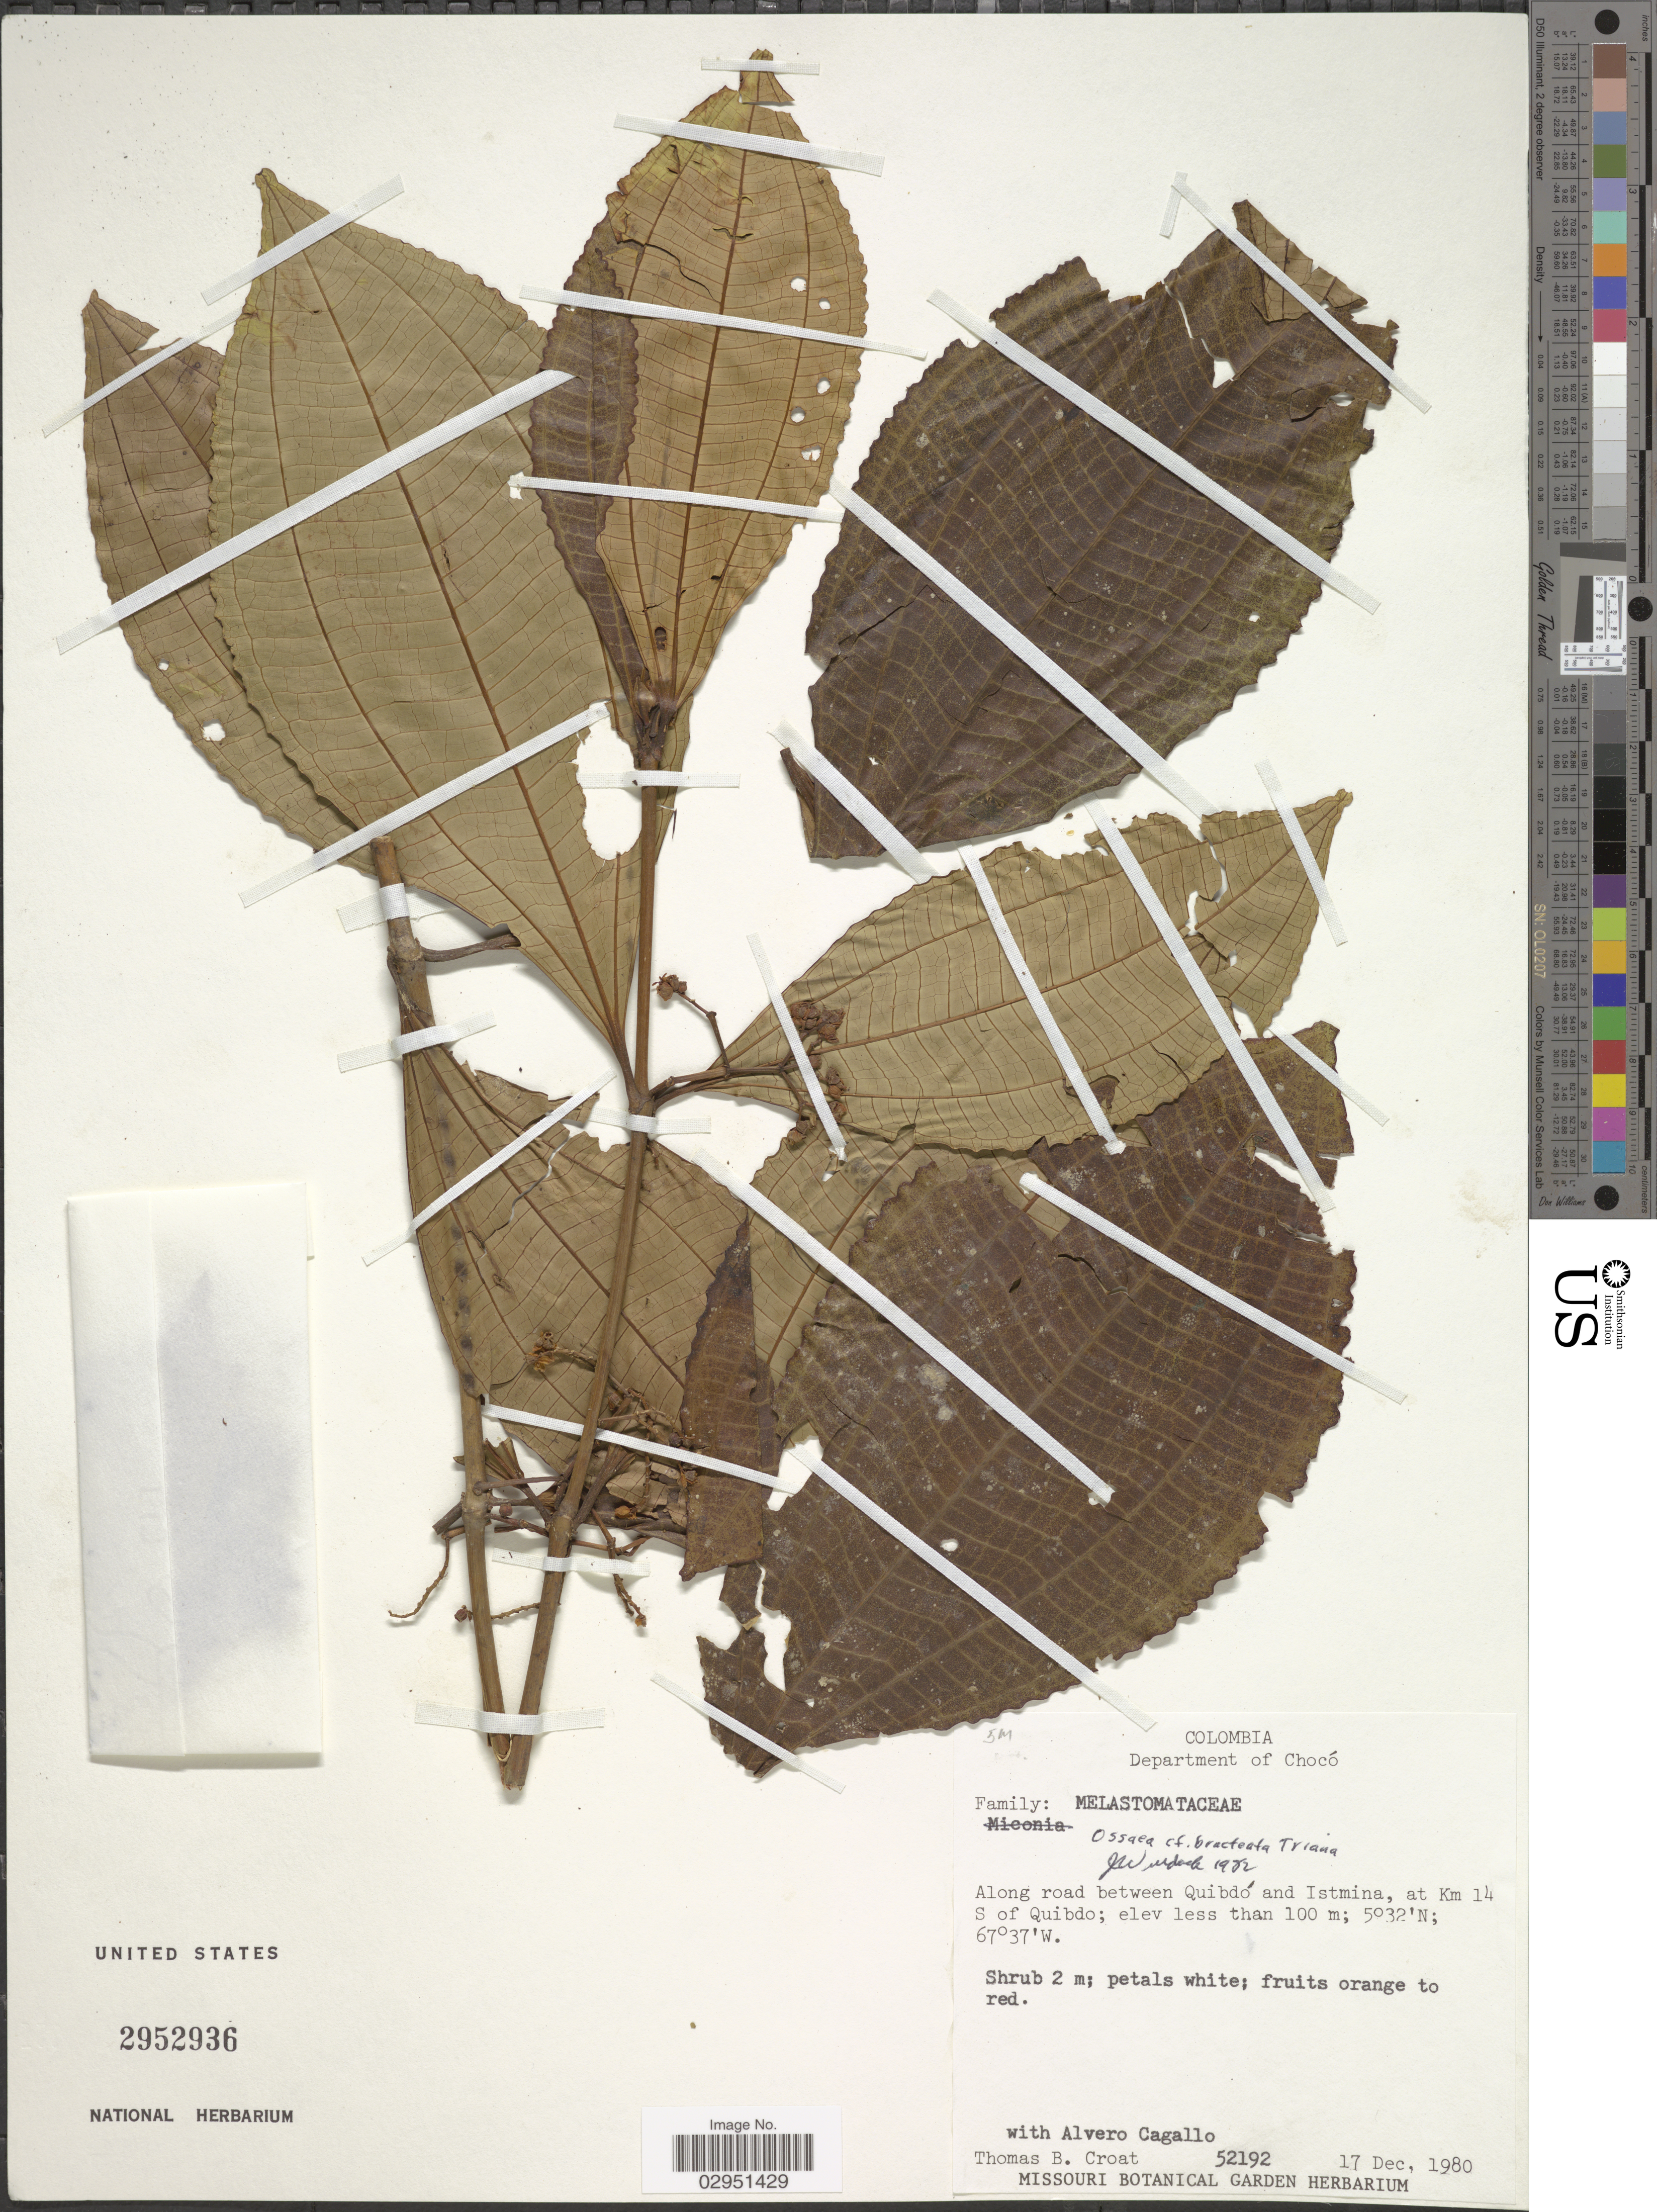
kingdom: Plantae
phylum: Tracheophyta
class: Magnoliopsida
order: Myrtales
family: Melastomataceae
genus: Ossaea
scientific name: Ossaea bracteata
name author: Triana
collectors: T. B. Croat & A. Cagallo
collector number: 52192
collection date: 1980-12-17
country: Colombia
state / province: Chocó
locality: Department of Chocó, Along road between Quibdó and Istmina, at Km 14 S of Quibdo.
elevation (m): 100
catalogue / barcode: US 2952936